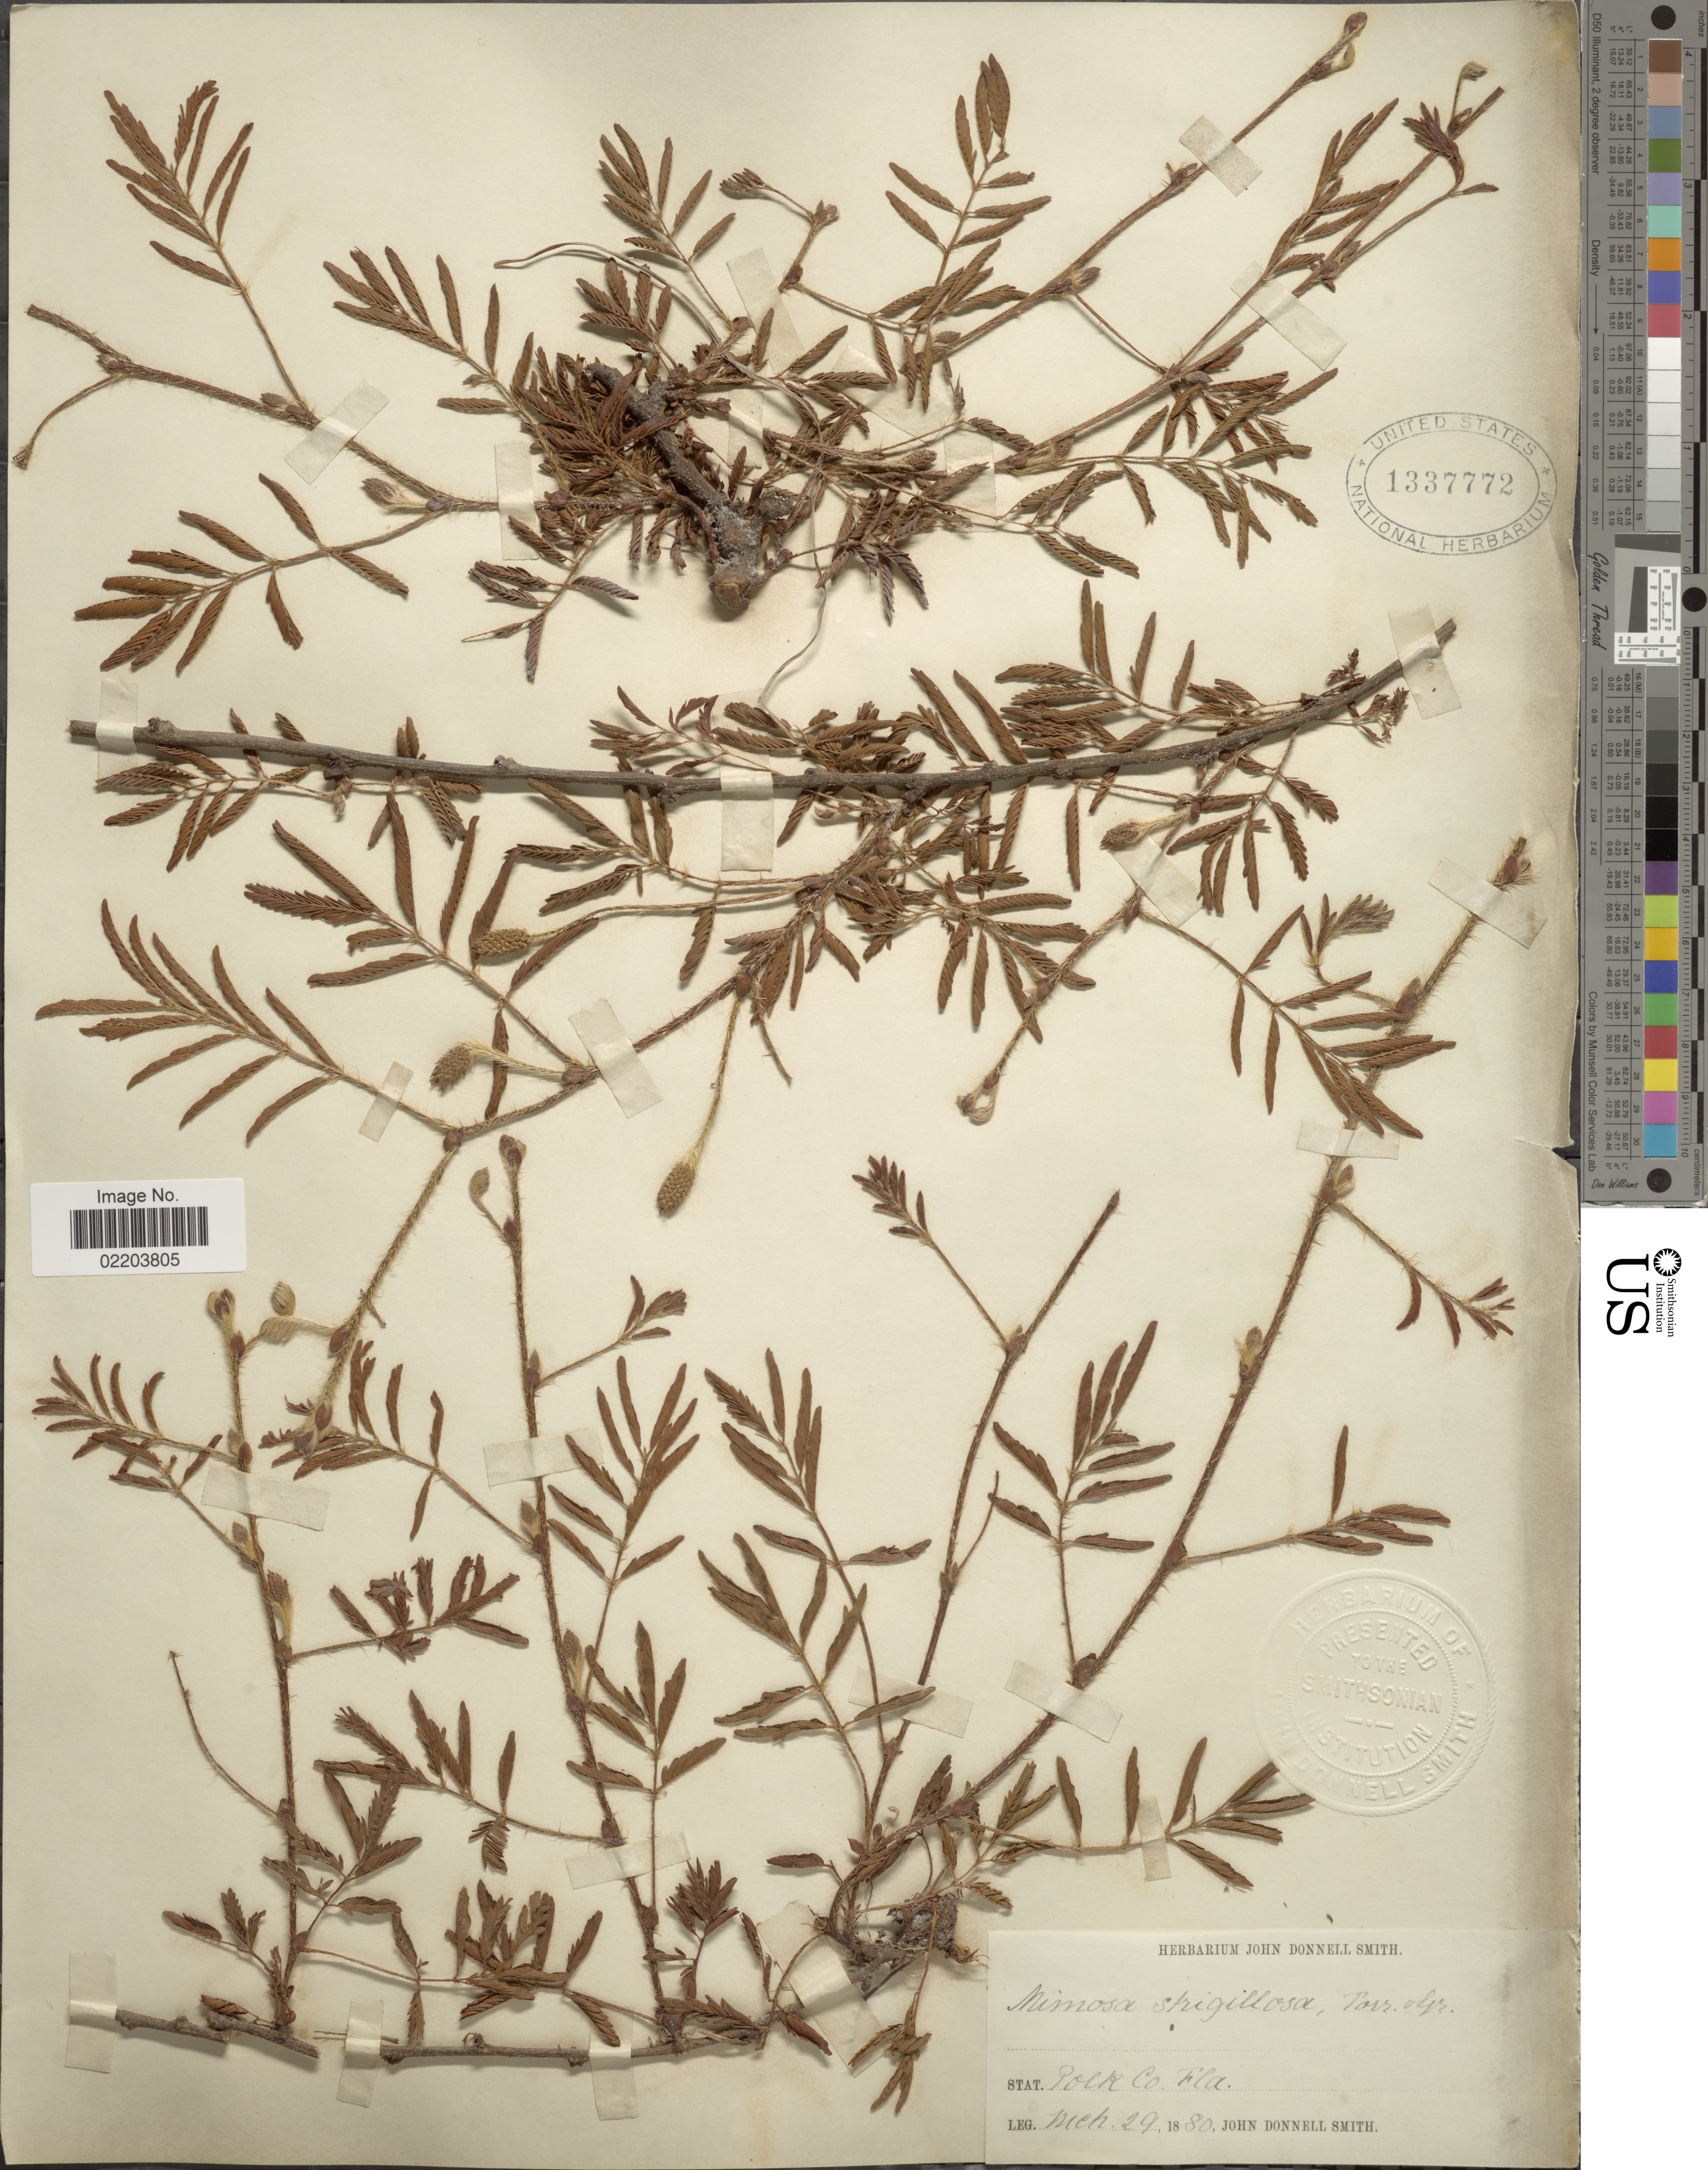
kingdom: Plantae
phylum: Tracheophyta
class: Magnoliopsida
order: Fabales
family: Fabaceae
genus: Mimosa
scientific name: Mimosa strigillosa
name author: Torr. & A. Gray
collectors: J. Donnell Smith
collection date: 1880-03-29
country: United States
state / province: Florida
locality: Polk Co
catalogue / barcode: US 1337772